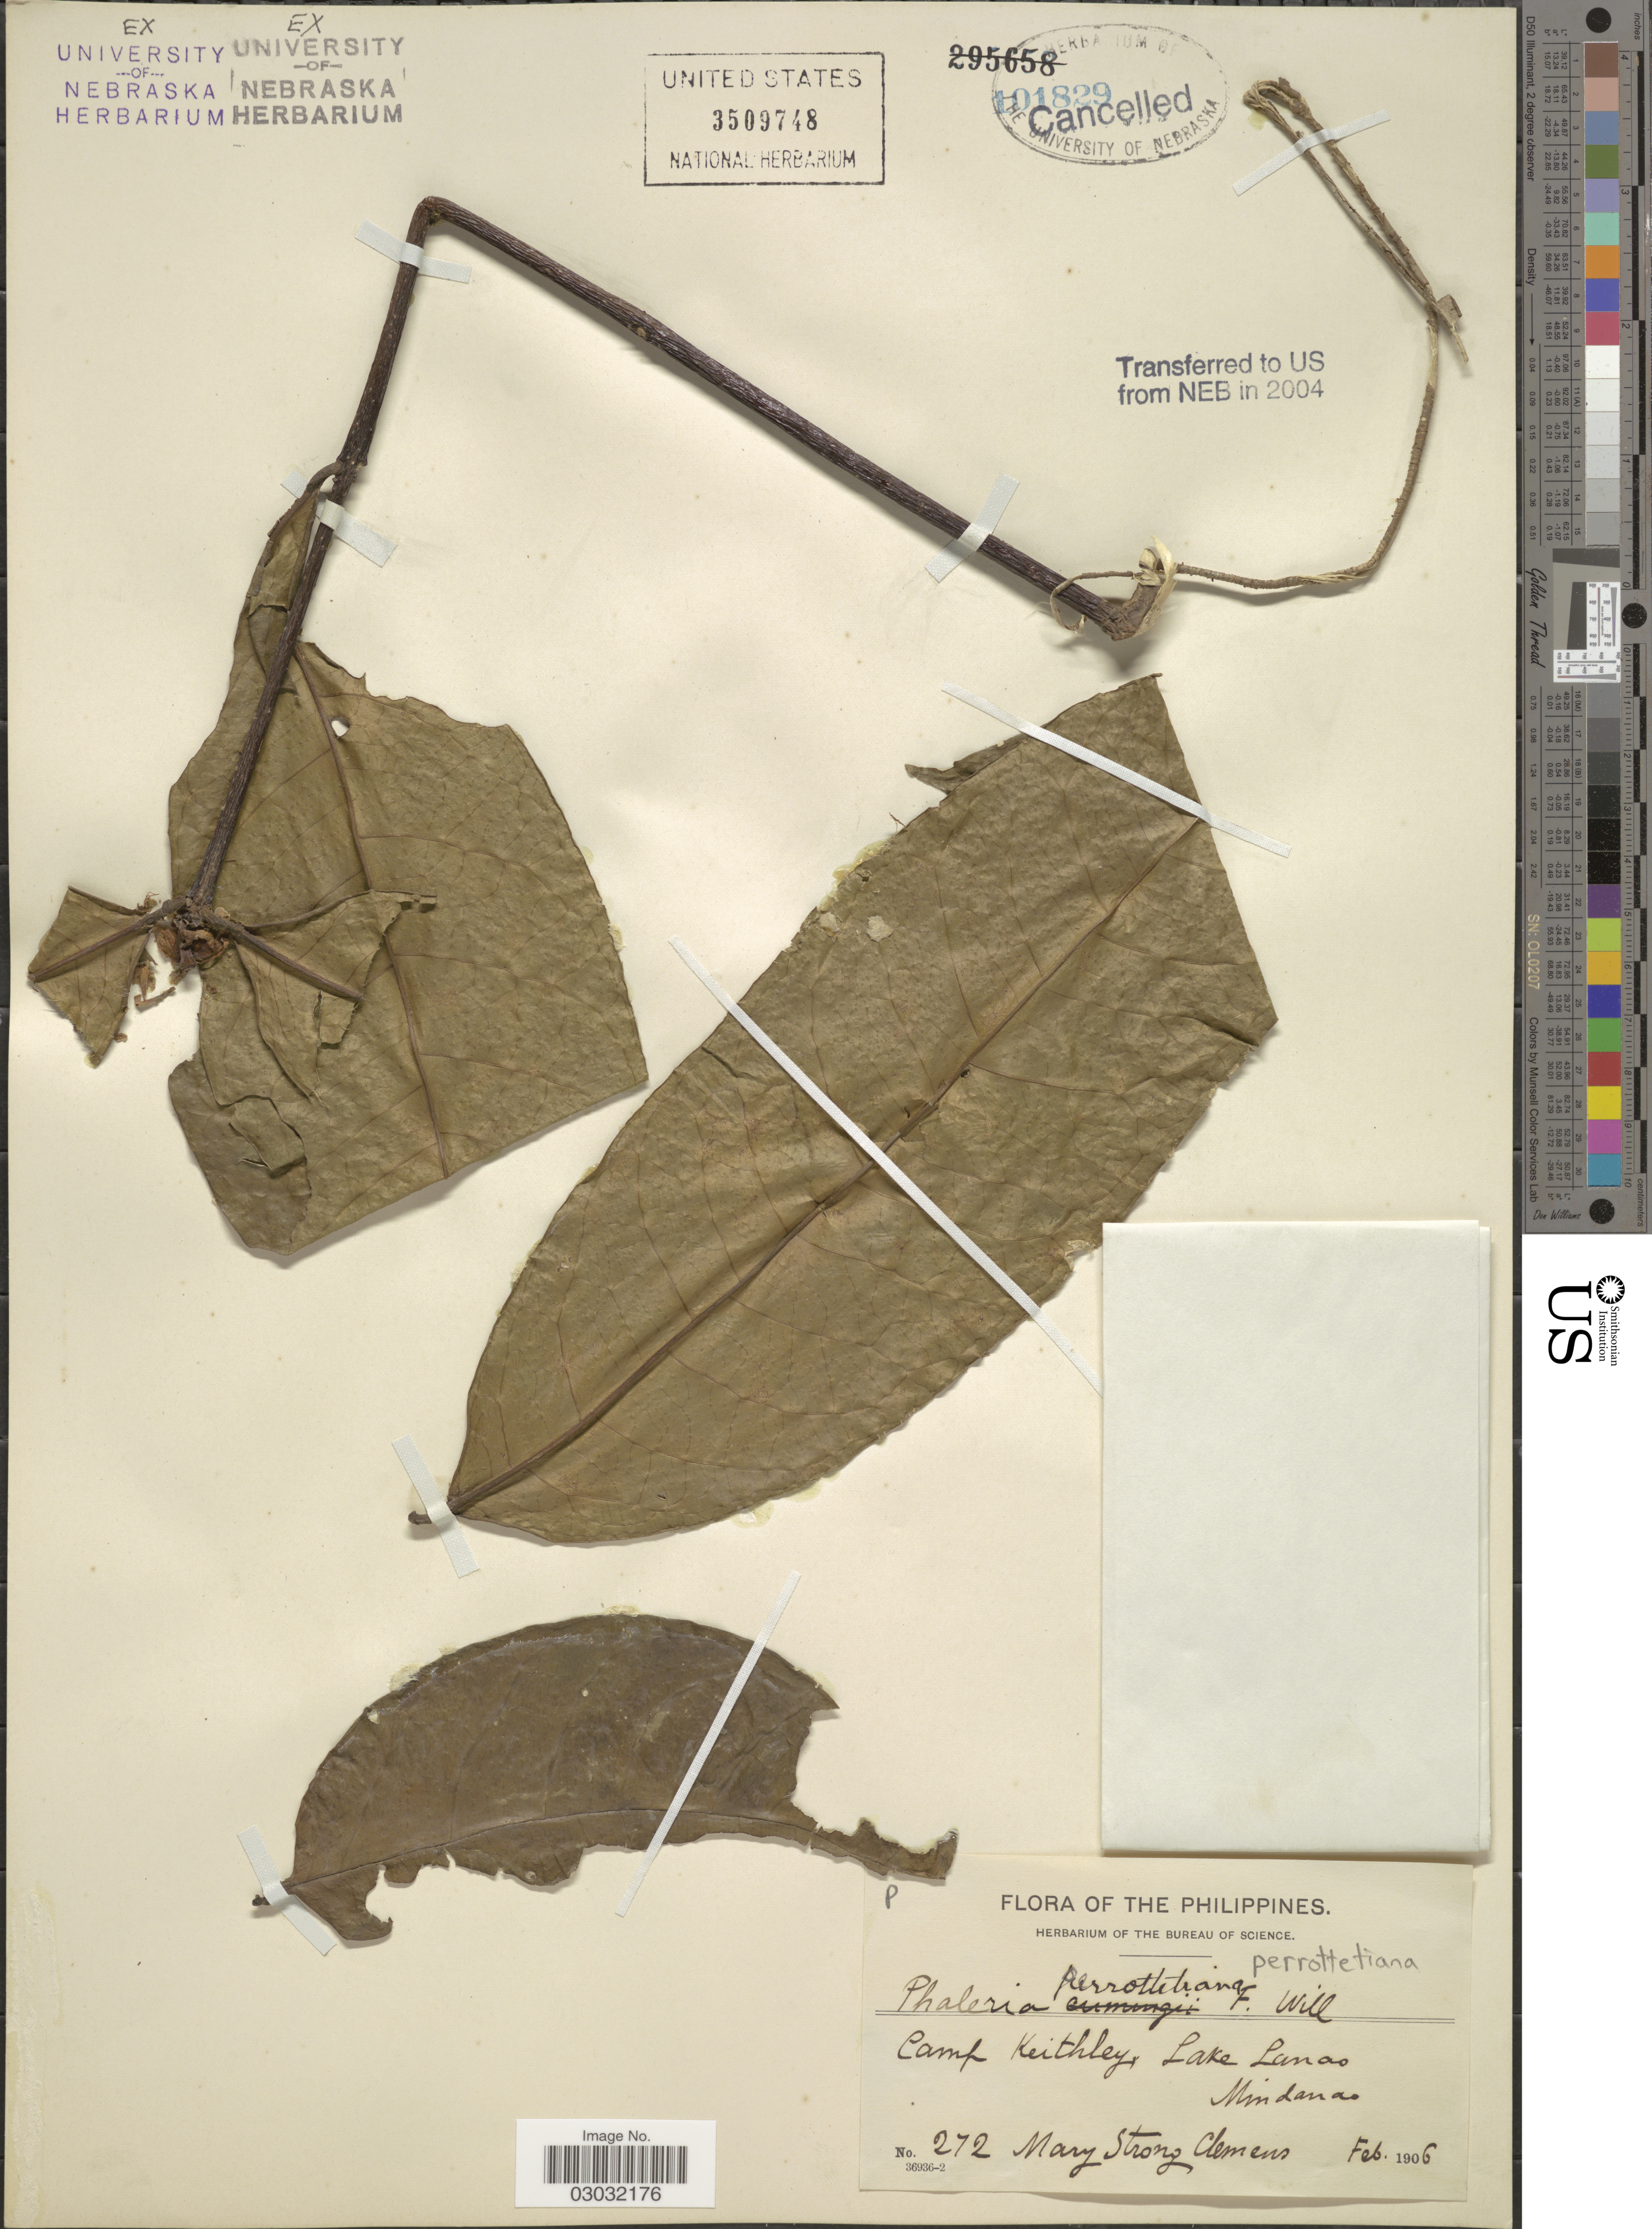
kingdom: Plantae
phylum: Tracheophyta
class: Magnoliopsida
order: Malvales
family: Thymelaeaceae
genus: Phaleria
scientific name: Phaleria perrottetiana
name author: (Decne.) Fern.-Vill.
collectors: M. S. Clemens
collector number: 272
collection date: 1906-02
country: Philippines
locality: Camp Keithley, Lake Lanao. Mindanao.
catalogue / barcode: US 3509748